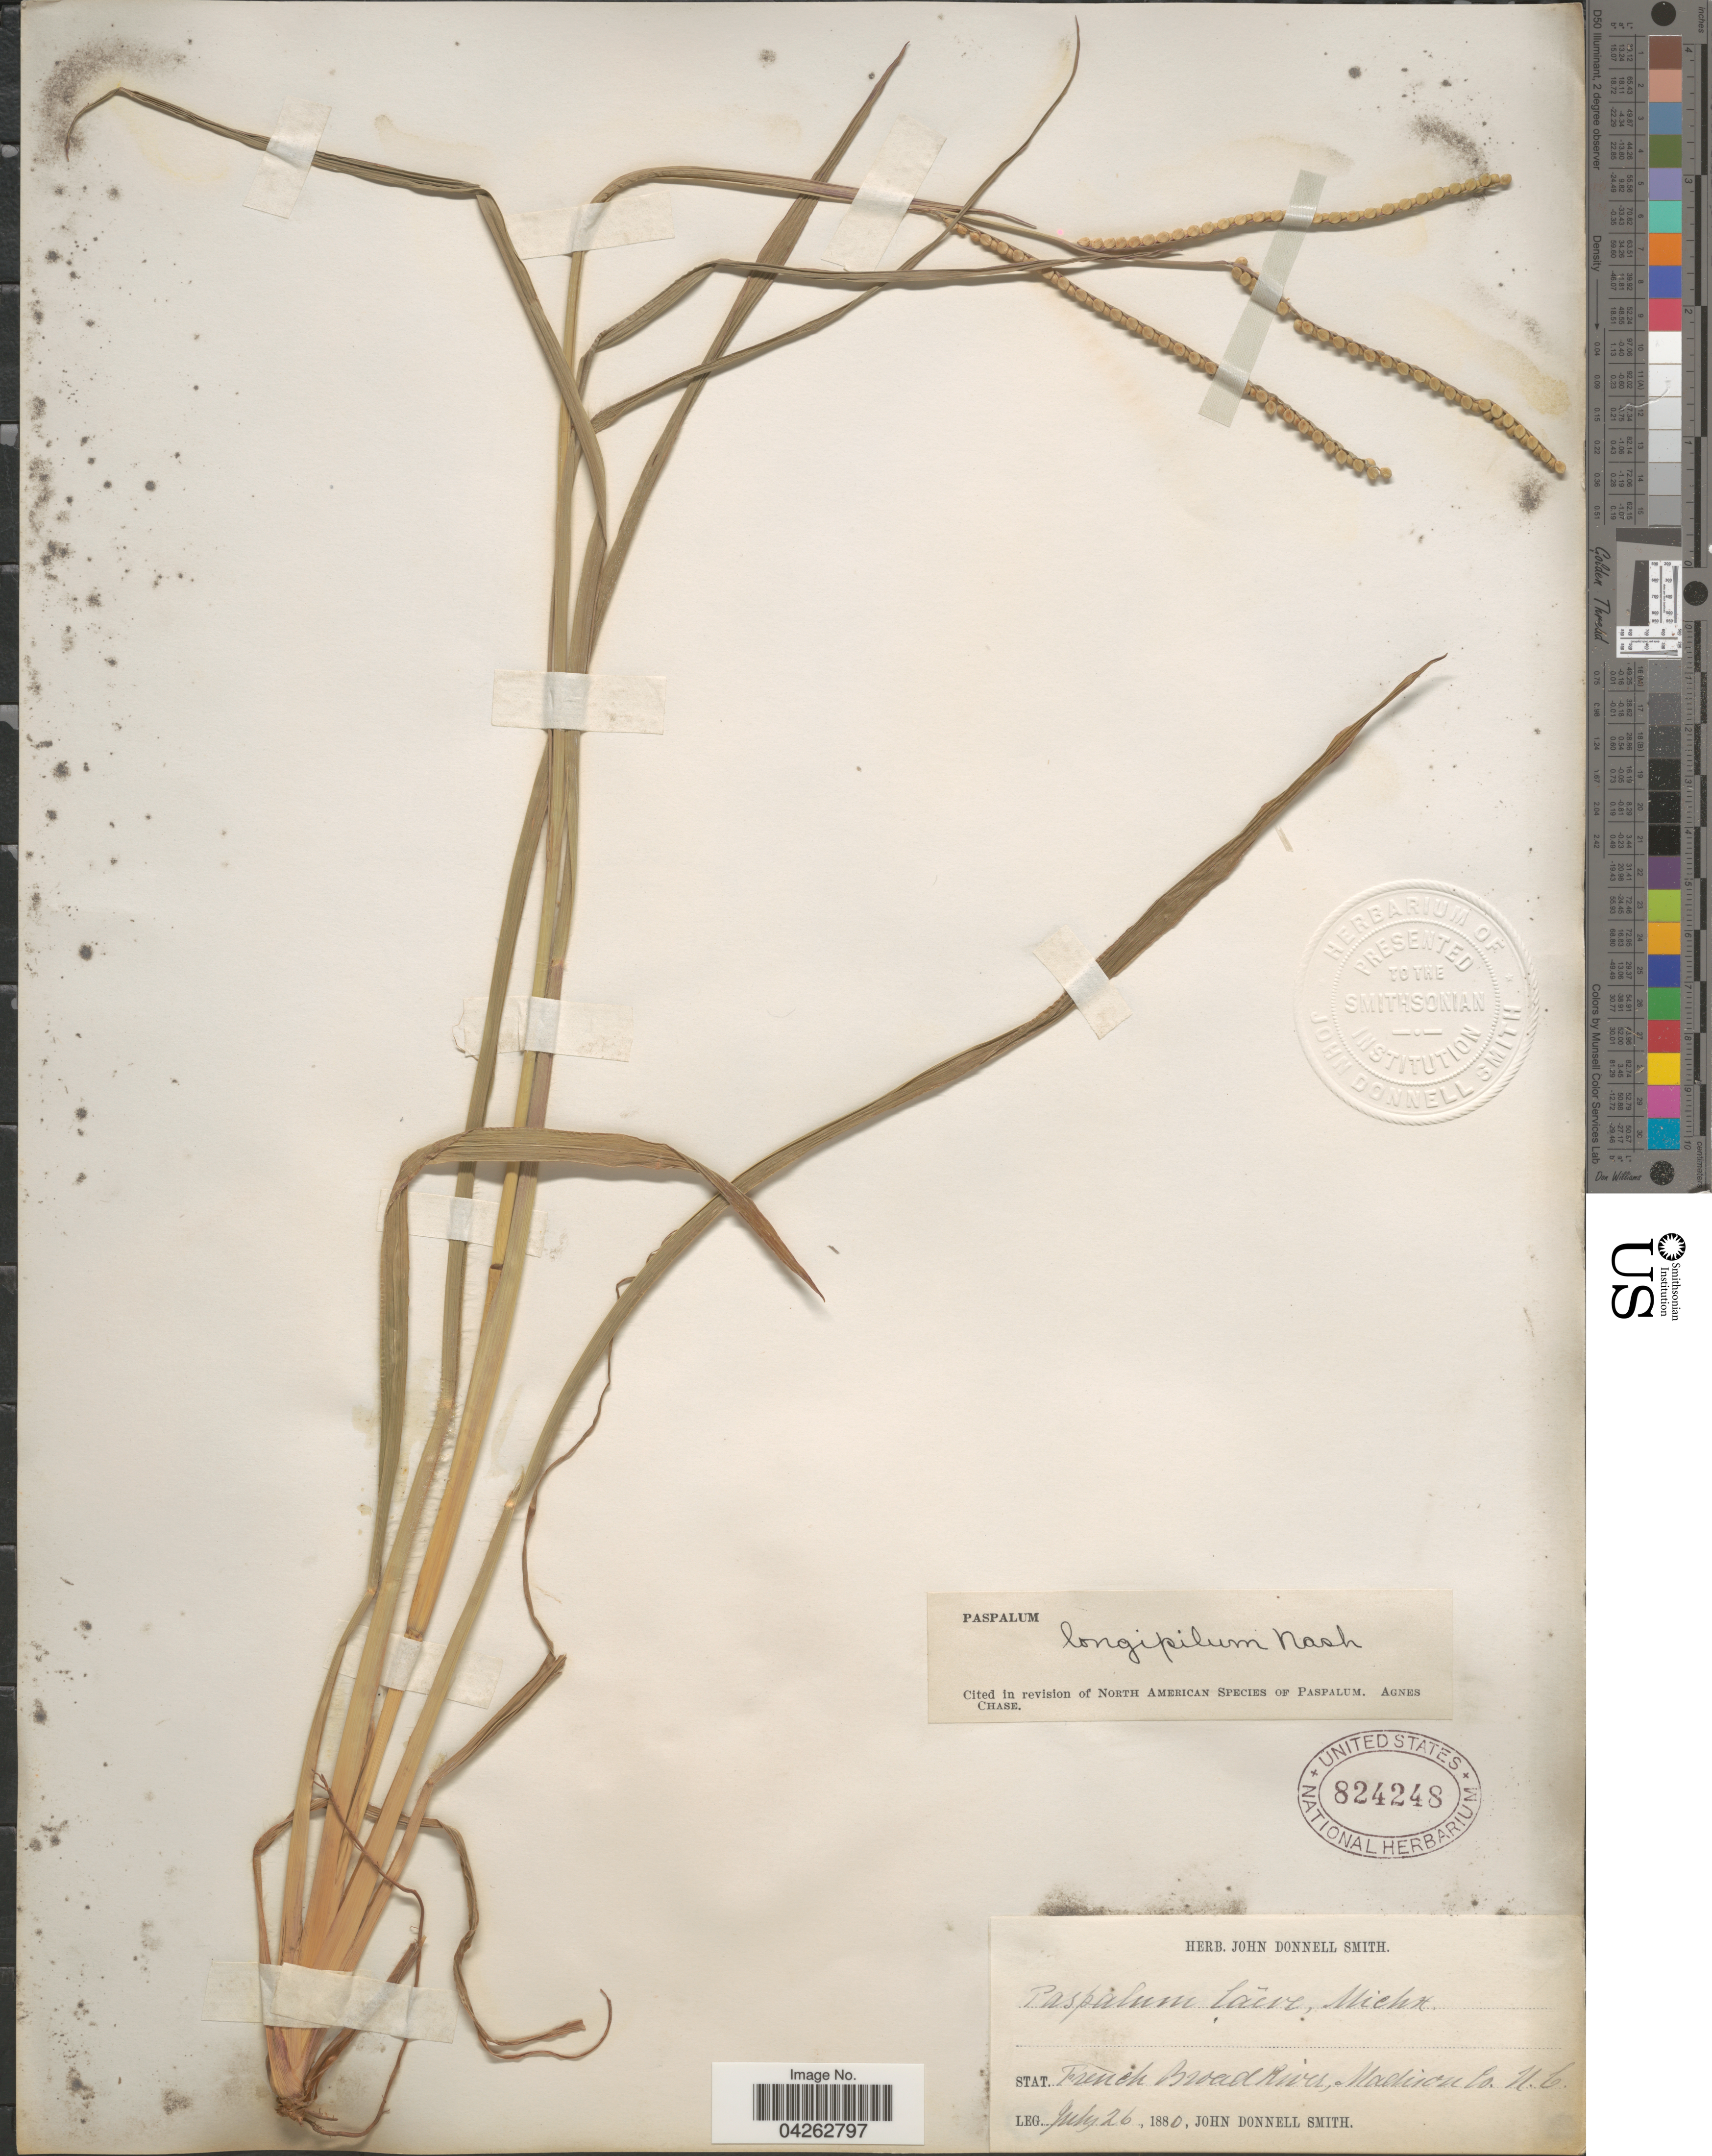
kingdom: Plantae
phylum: Tracheophyta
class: Liliopsida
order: Poales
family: Poaceae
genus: Paspalum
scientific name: Paspalum longipilum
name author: Nash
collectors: J. Donnell Smith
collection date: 1880-07-26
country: United States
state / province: North Carolina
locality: Stat. French Broad River, Madison Co.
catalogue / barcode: US 824248